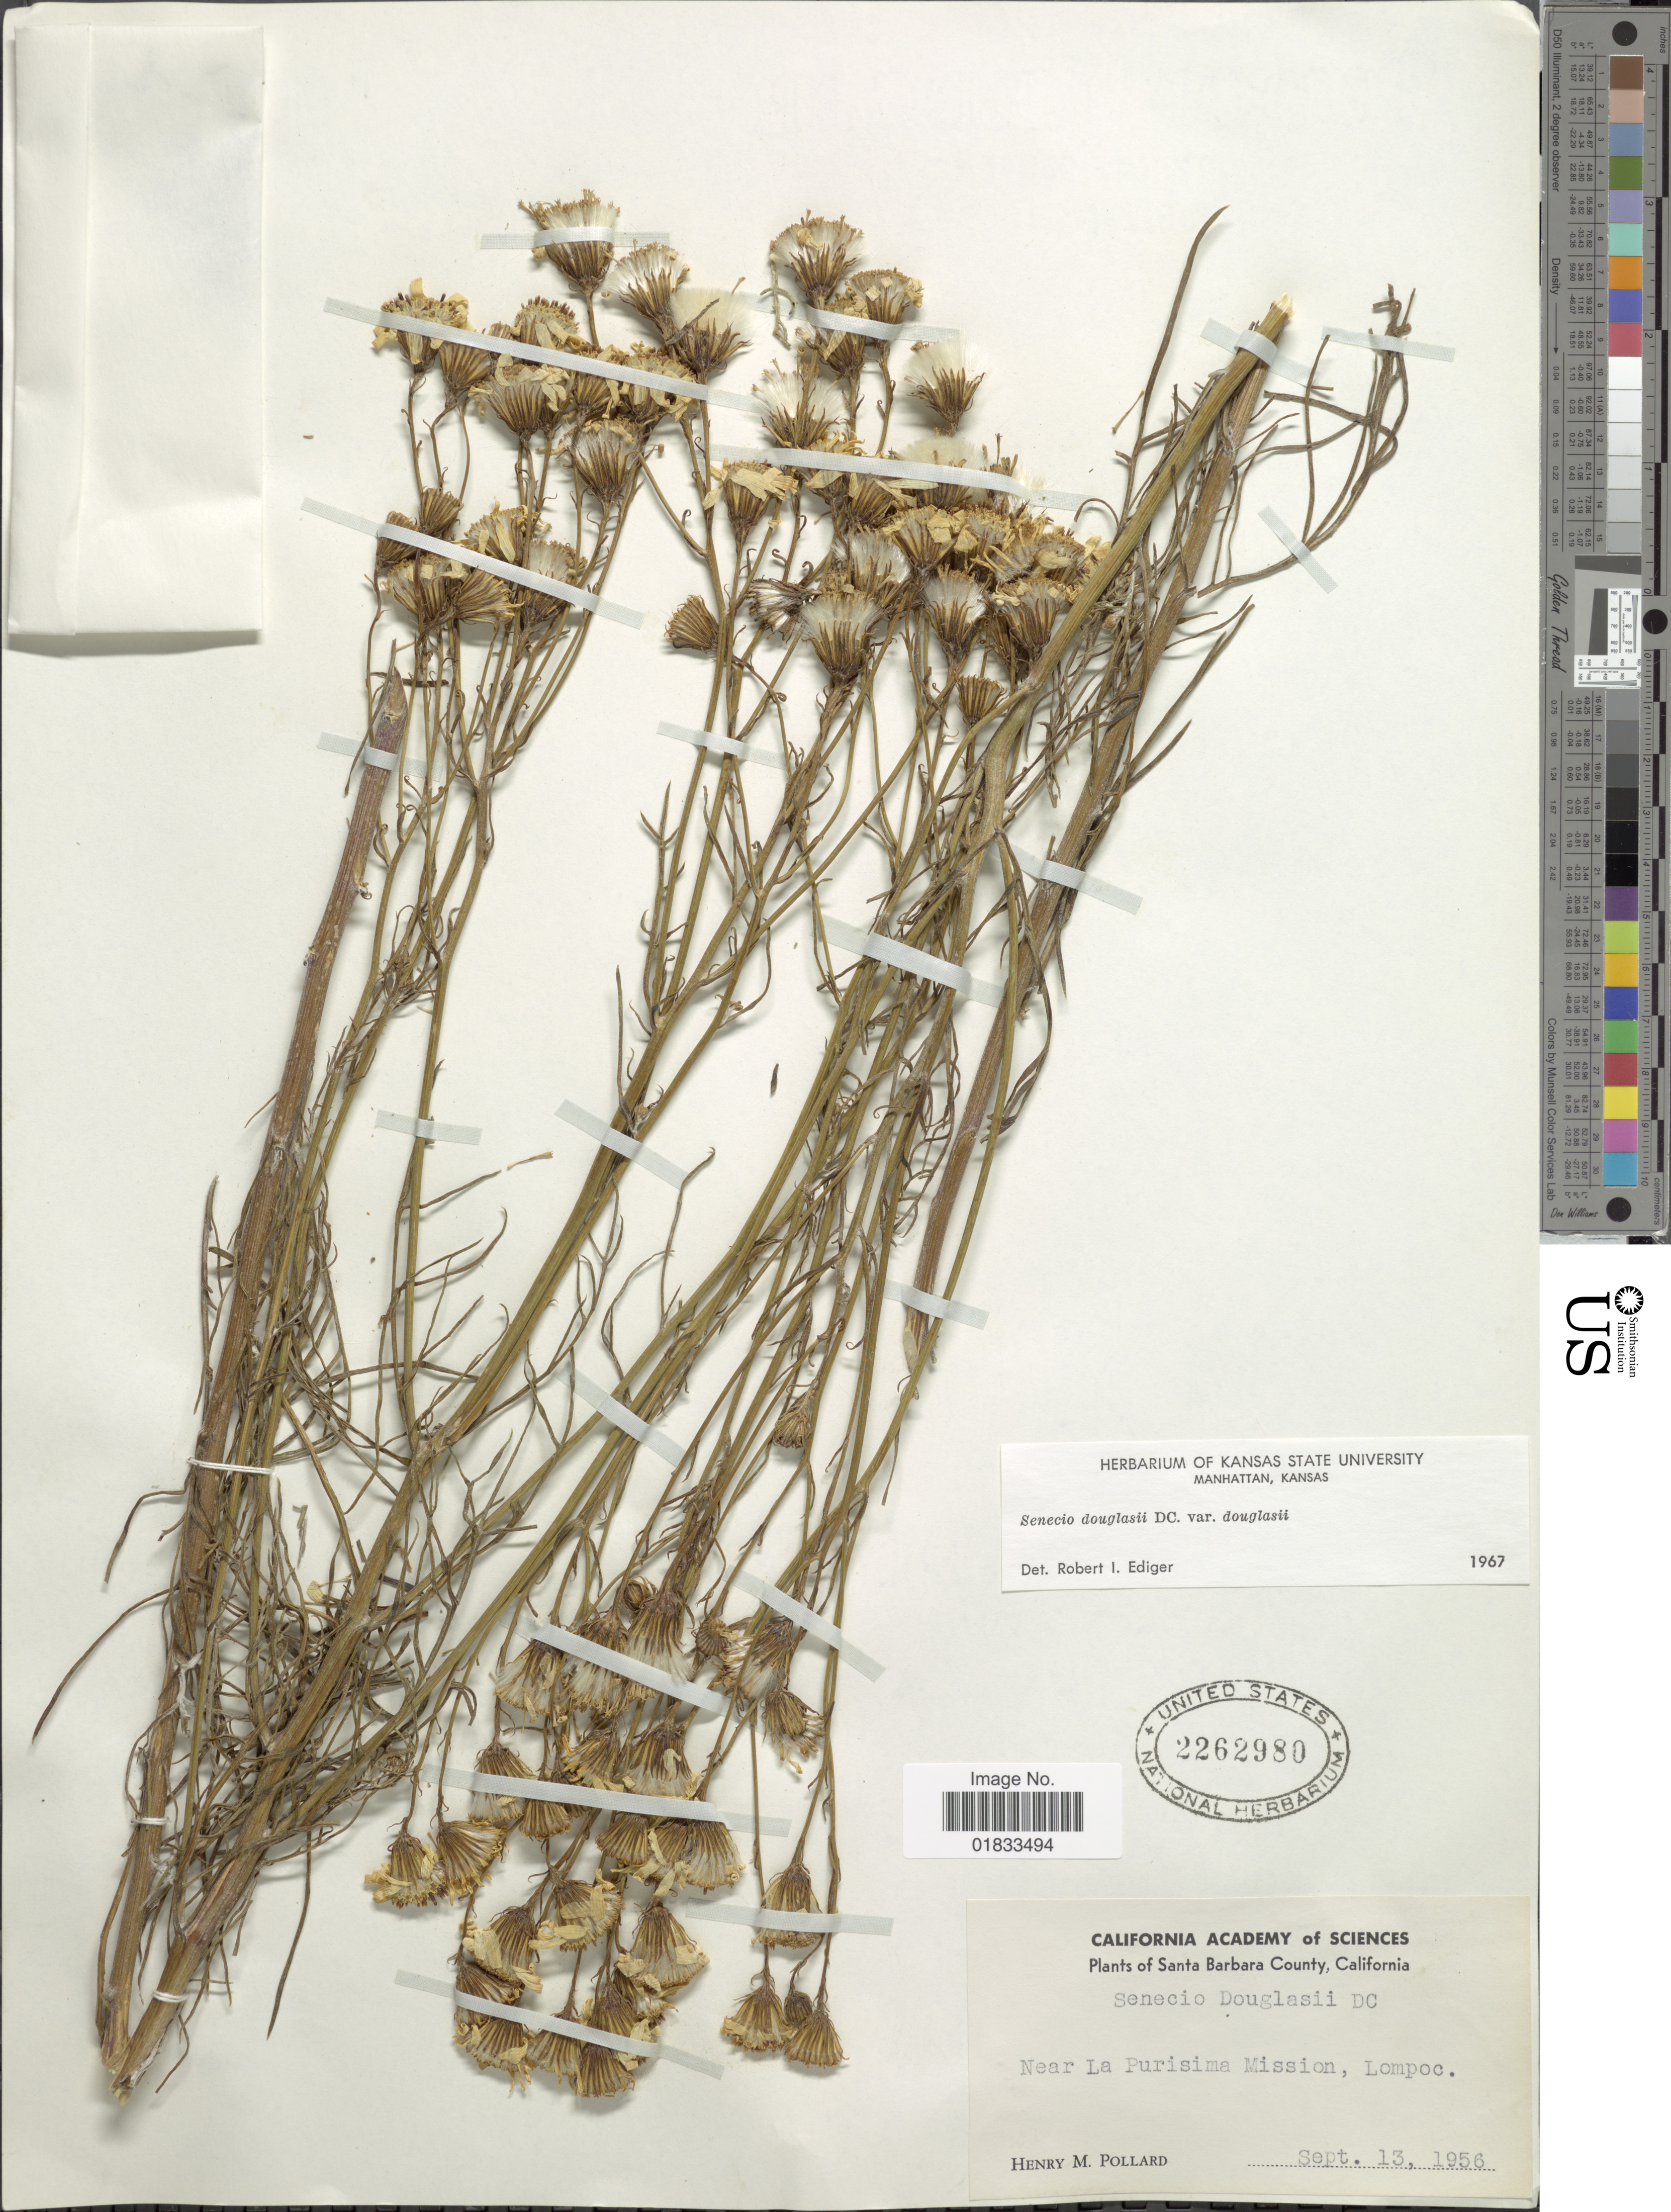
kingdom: Plantae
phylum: Tracheophyta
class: Magnoliopsida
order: Asterales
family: Asteraceae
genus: Senecio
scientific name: Senecio flaccidus var. douglasii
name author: (DC.) B.L. Turner & T.M. Barkley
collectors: H. M. Pollard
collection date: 1956-09-13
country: United States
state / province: California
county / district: Santa Barbara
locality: Santa Barbara County, Near La Purisima Mission, Lompoc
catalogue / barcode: US 2262980